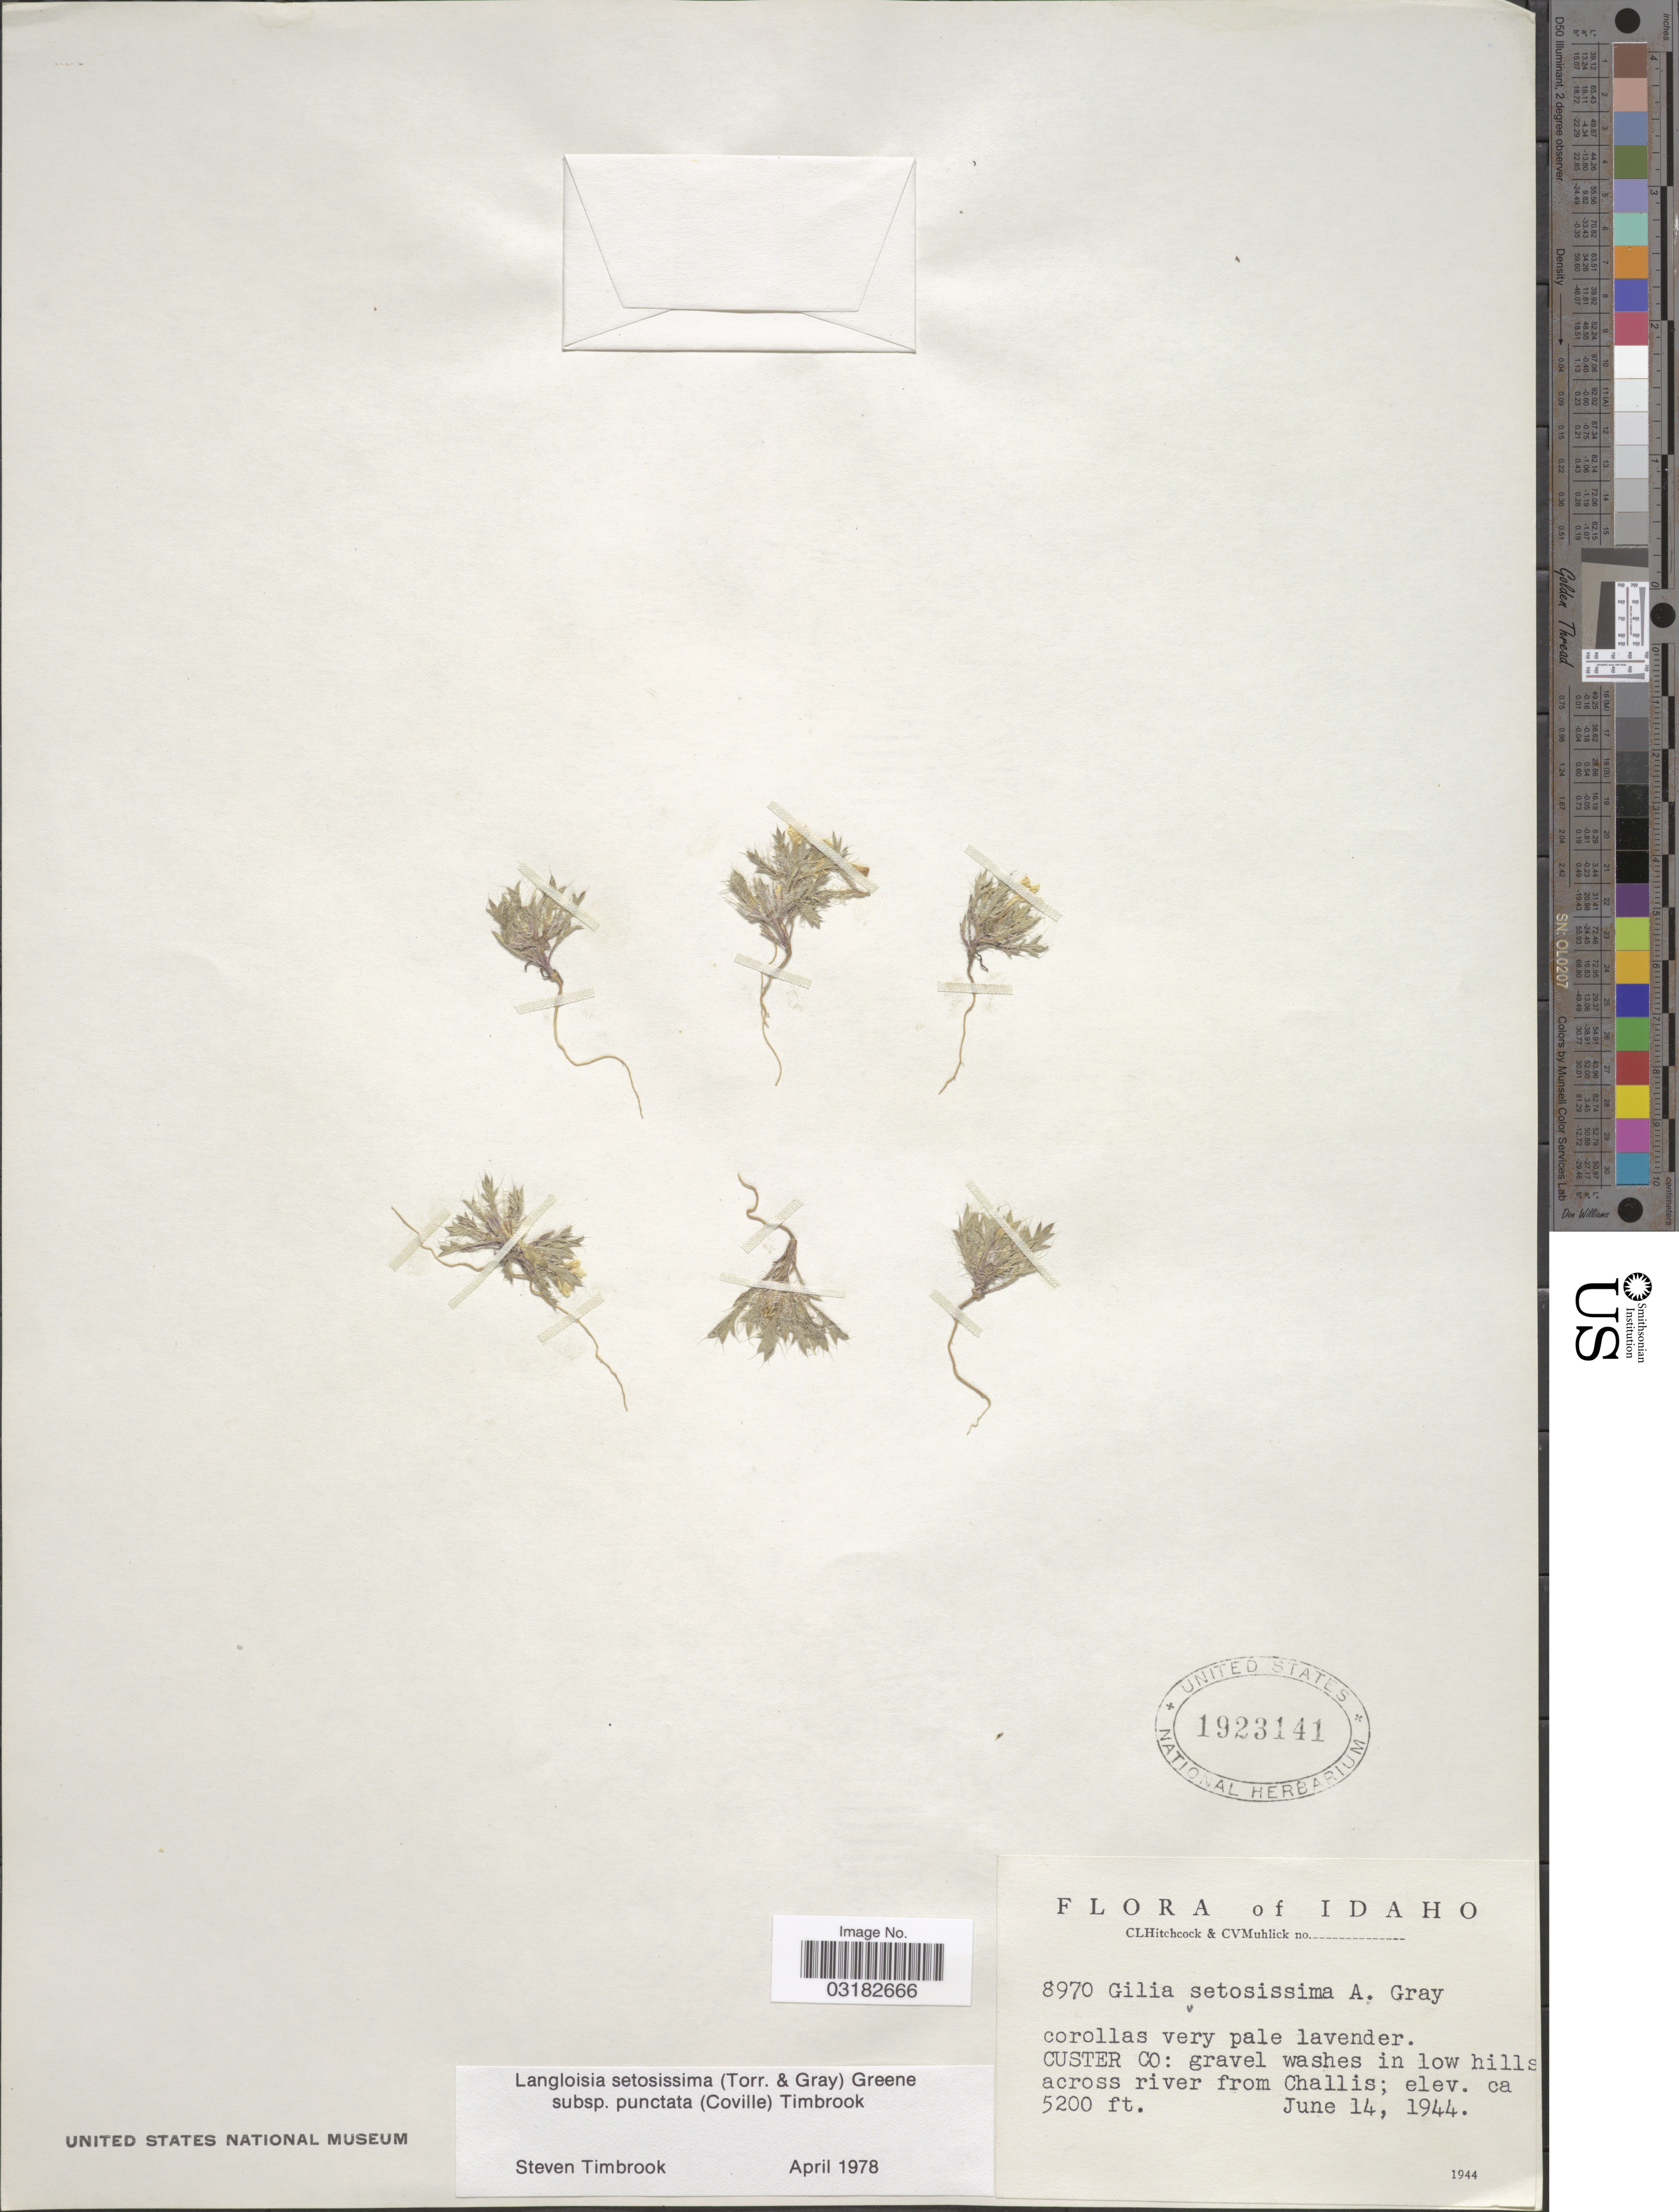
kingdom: Plantae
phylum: Tracheophyta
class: Magnoliopsida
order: Ericales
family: Polemoniaceae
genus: Langloisia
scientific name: Langloisia setosissima subsp. punctata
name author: (A. Gray ex Coville) Timbrook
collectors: C. L. Hitchcock & C. V. Muhlick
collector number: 8970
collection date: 1944-06-14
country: United States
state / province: Idaho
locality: Custer Co: gravel washes in low hills across river from Challis.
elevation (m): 1585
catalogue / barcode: US 1923141